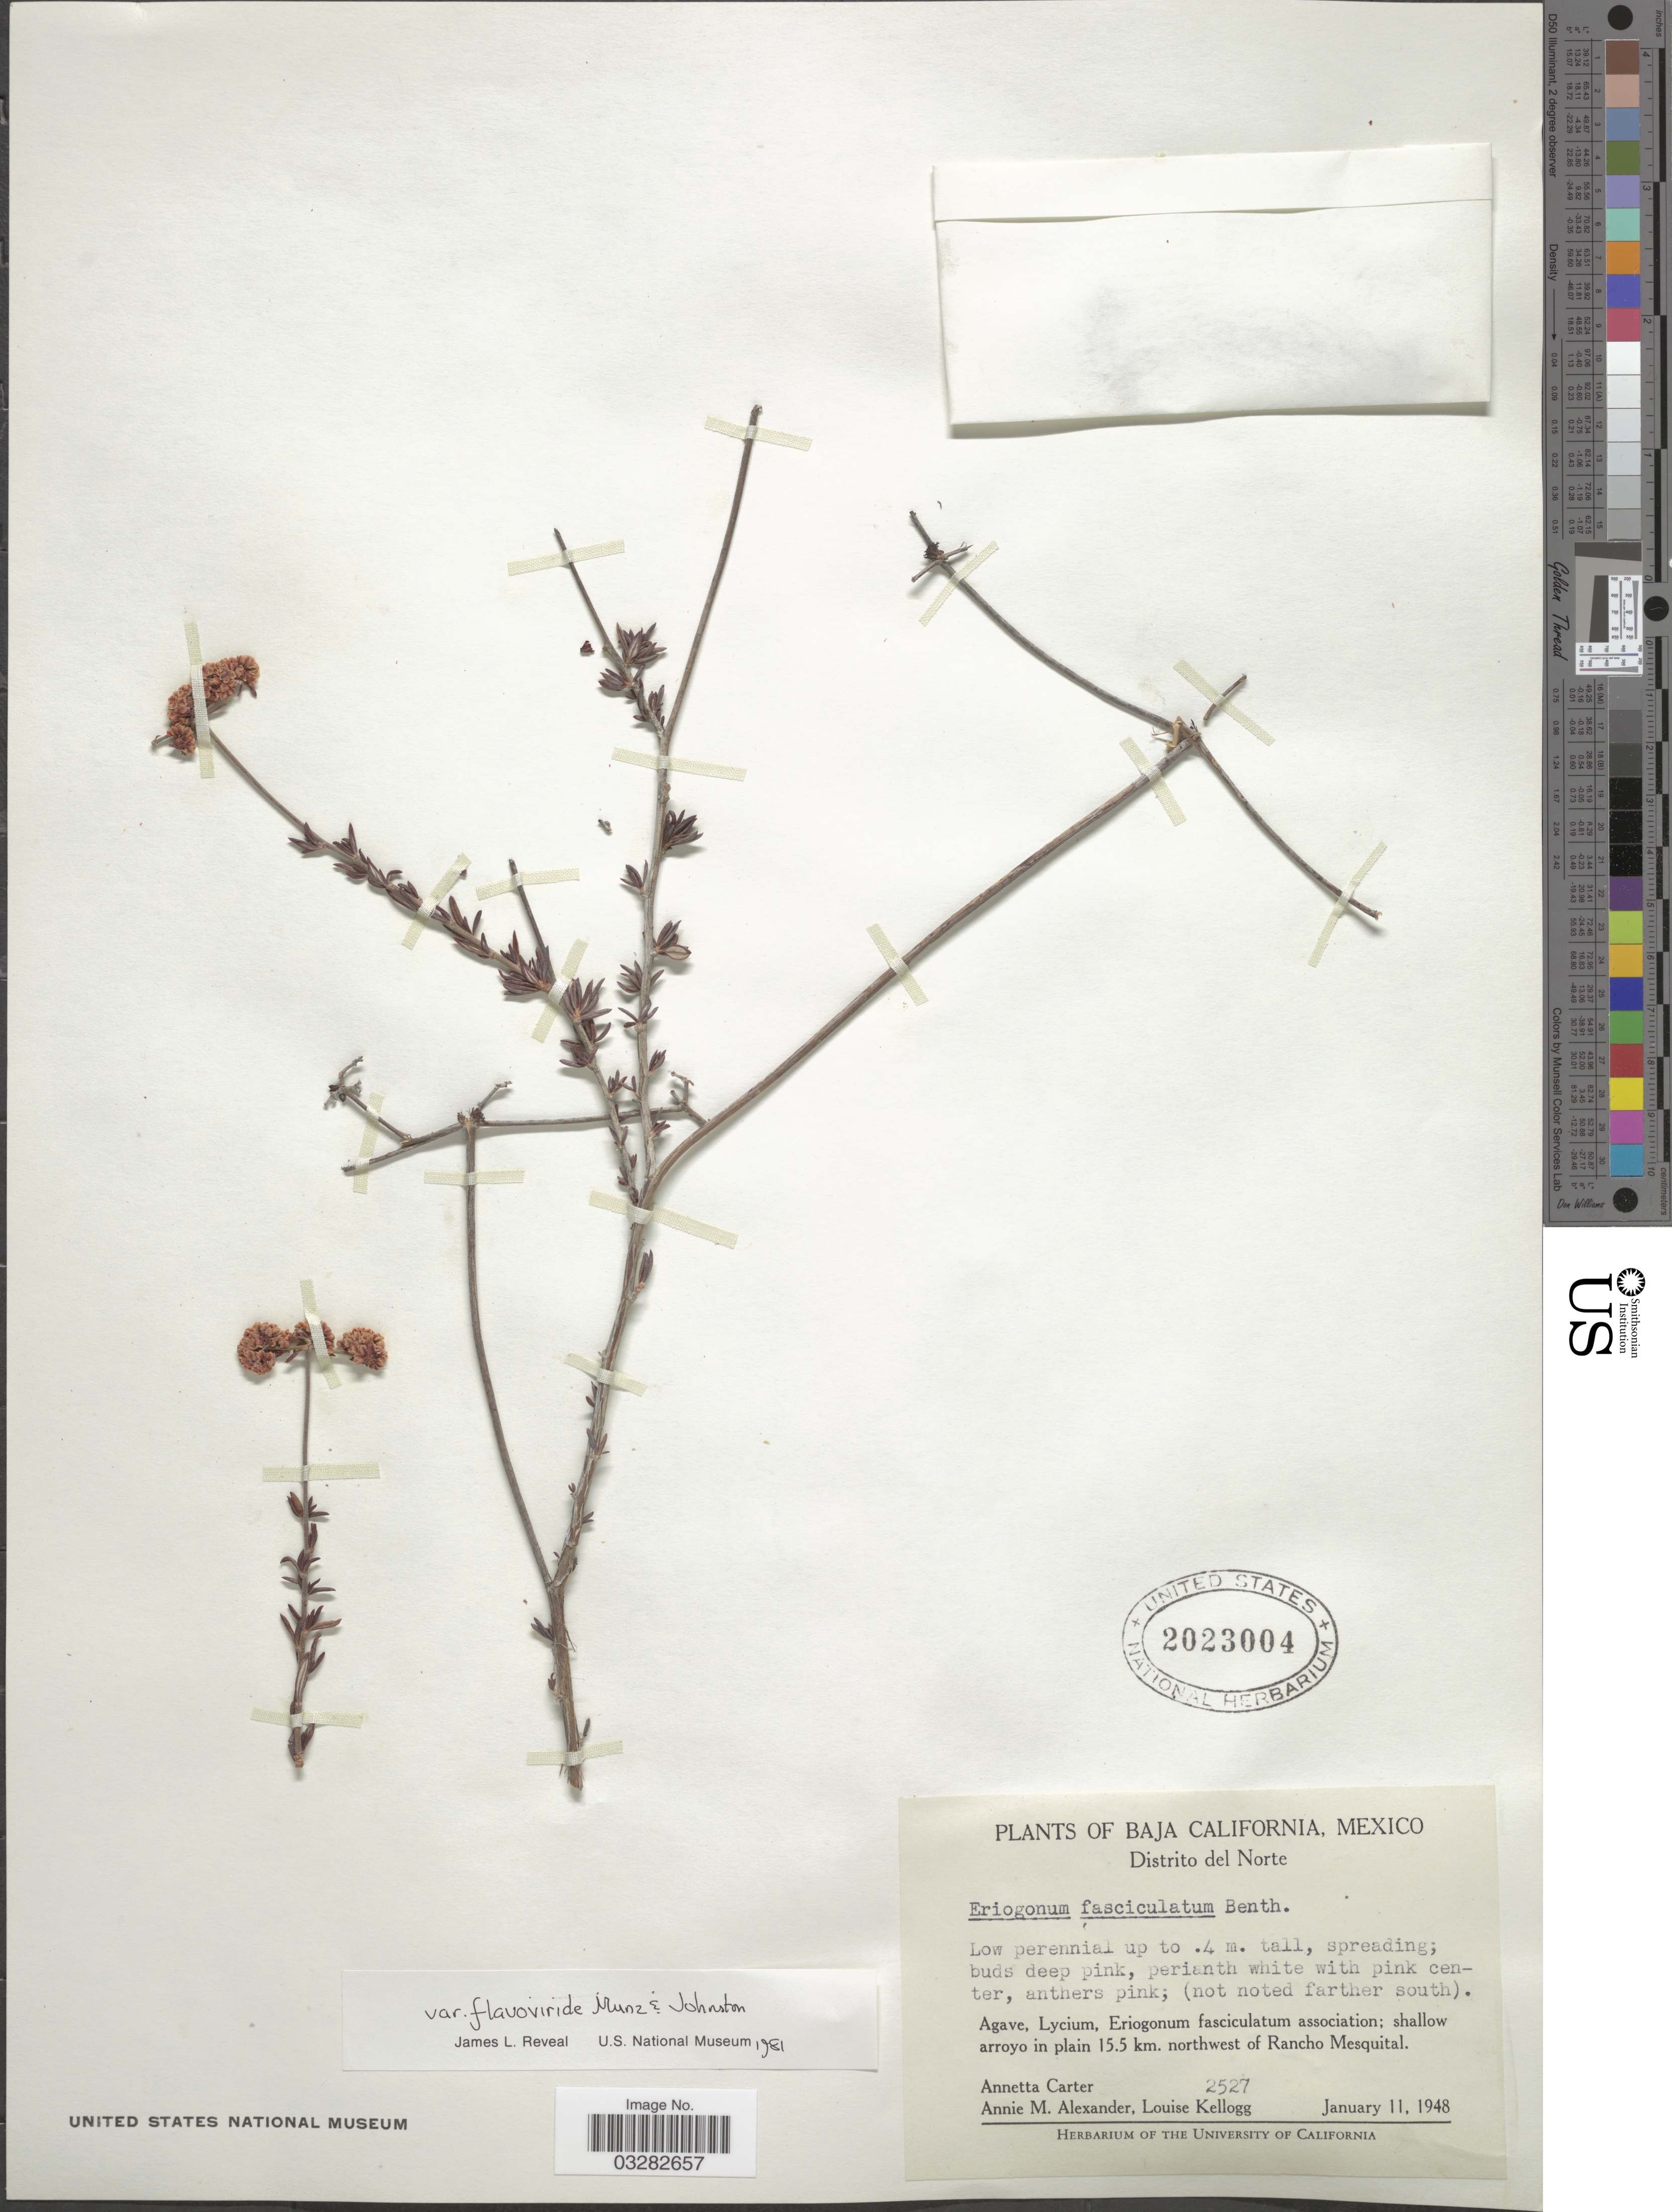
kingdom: Plantae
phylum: Tracheophyta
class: Magnoliopsida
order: Caryophyllales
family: Polygonaceae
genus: Eriogonum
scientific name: Eriogonum fasciculatum var. fasciculatum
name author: Benth.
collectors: A. Carter, A. M. Alexander & L. Kellogg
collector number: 2527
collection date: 1948-01-11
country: Mexico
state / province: Baja California Norte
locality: Distrito del Norte. Shallow arroyo in plain 15.5 km. northwest of Rancho Mesquital.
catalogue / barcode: US 2023004